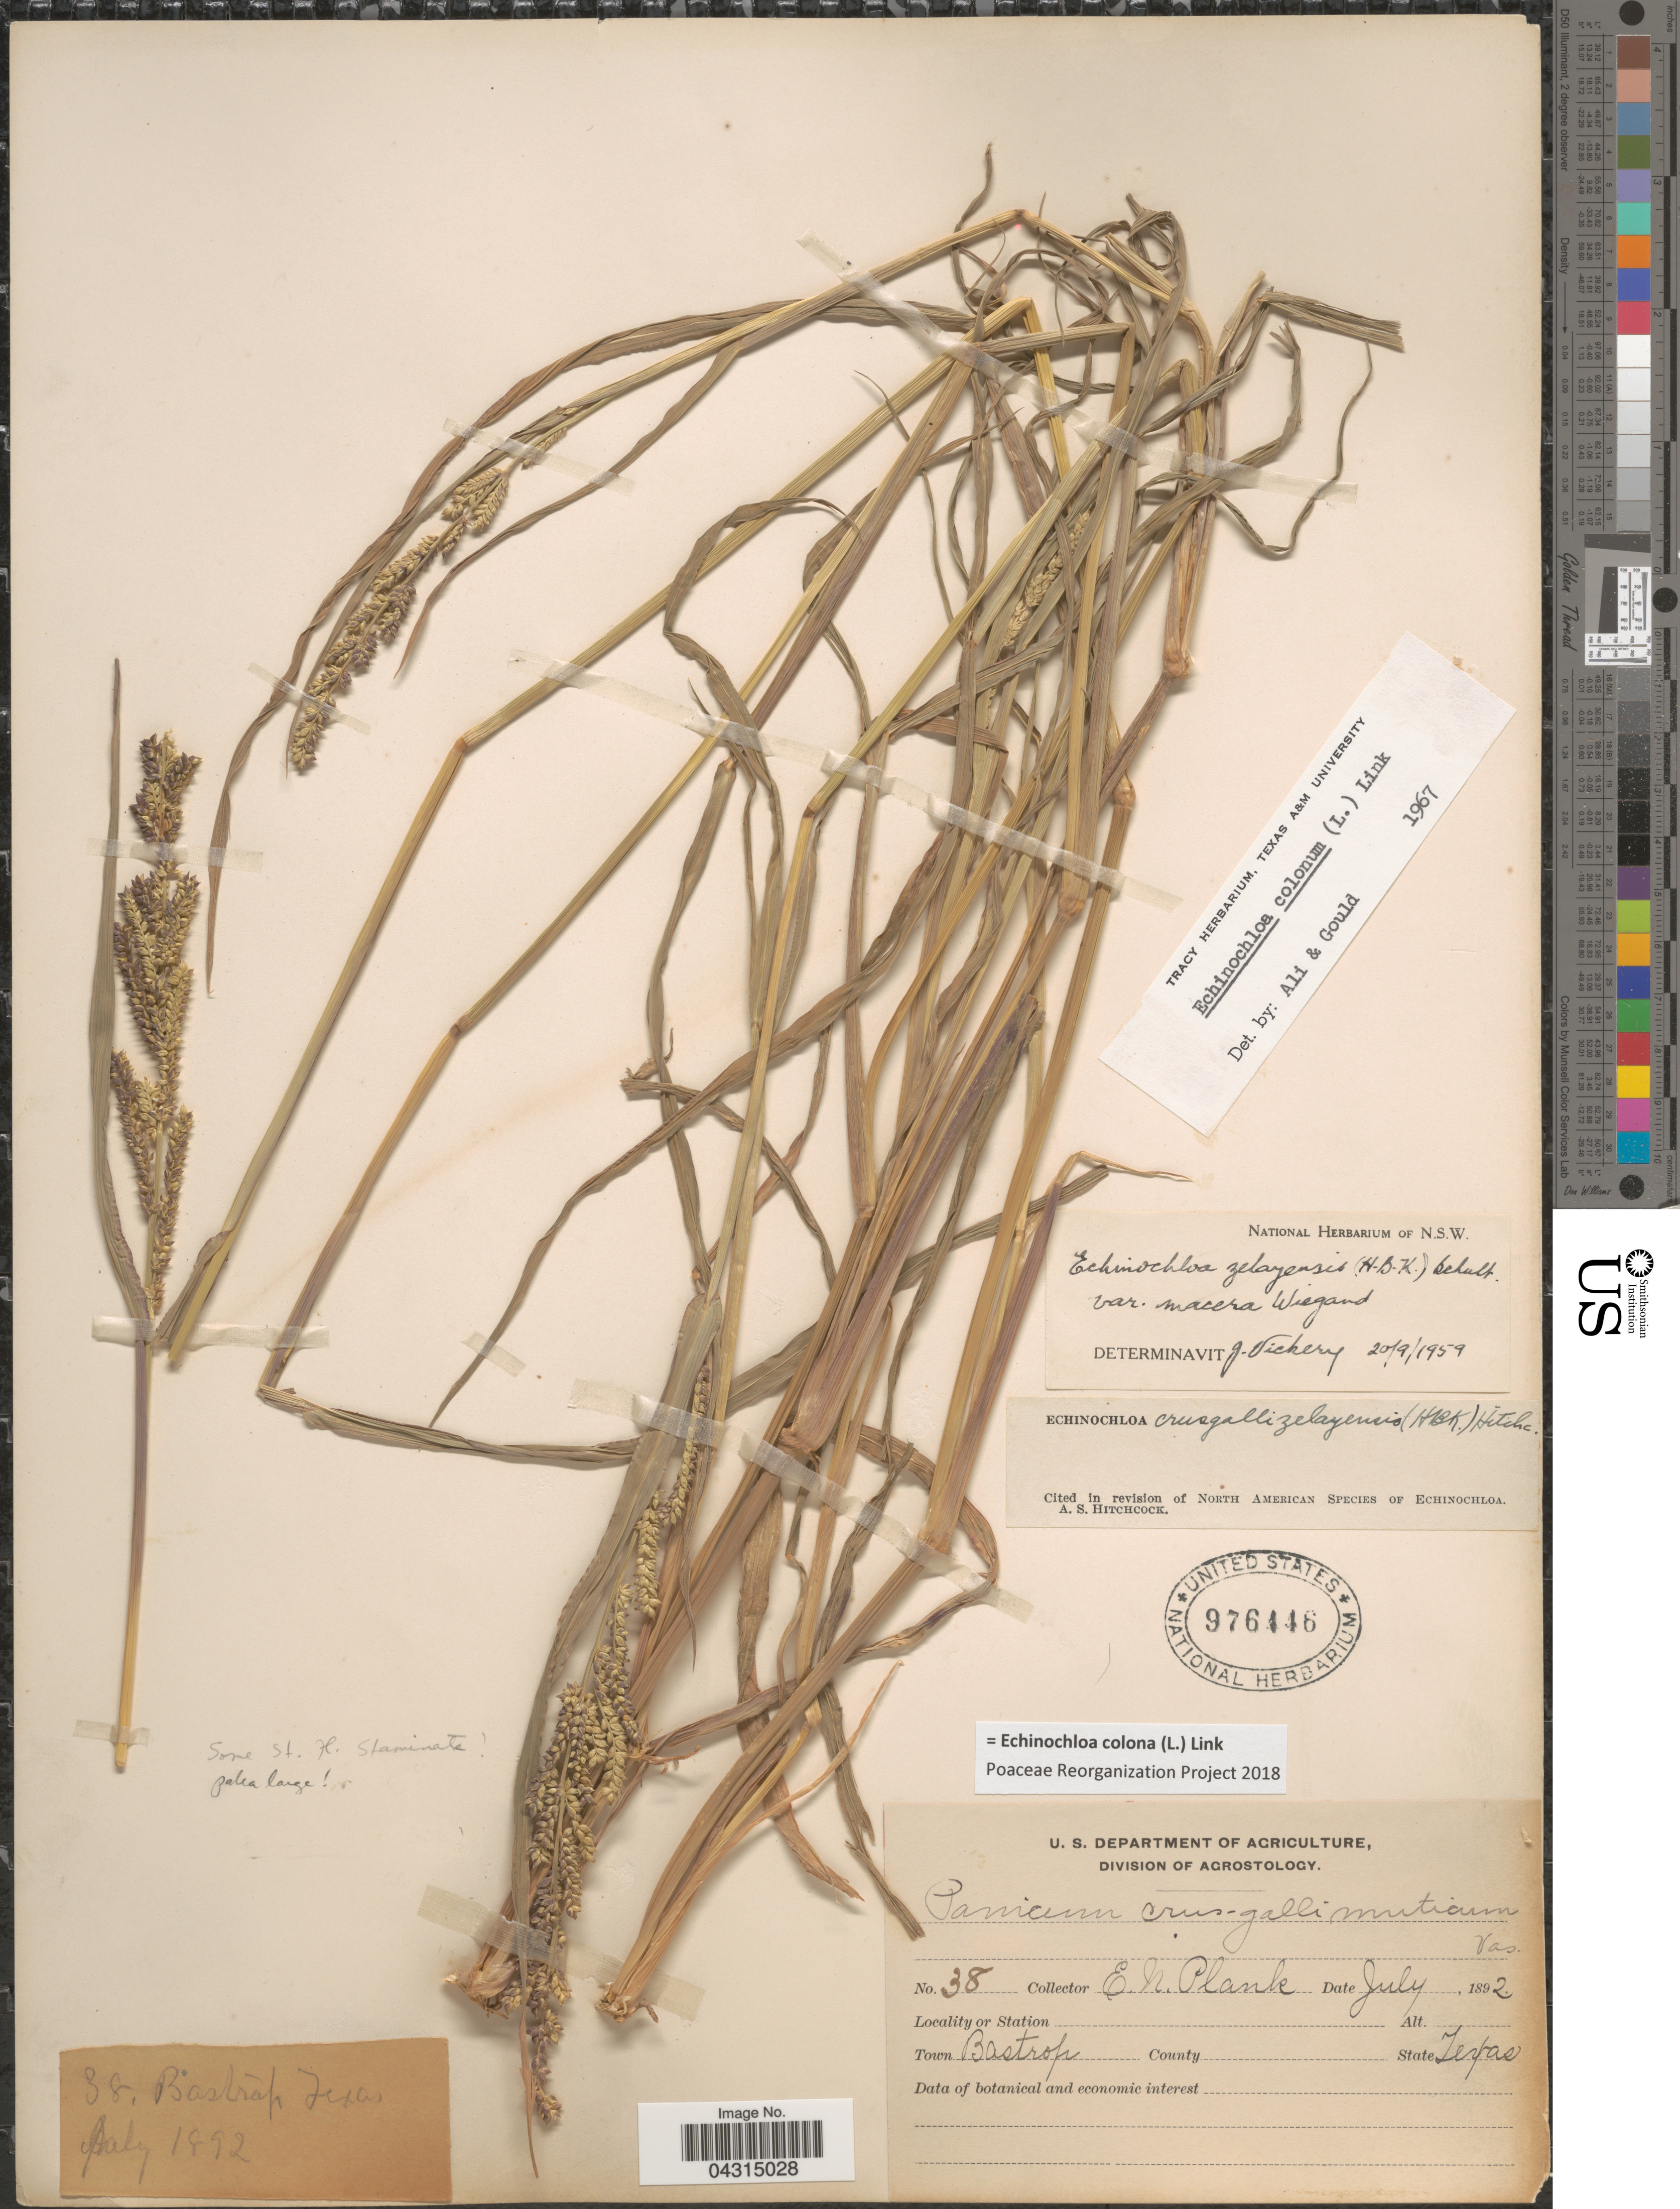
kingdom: Plantae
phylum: Tracheophyta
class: Liliopsida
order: Poales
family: Poaceae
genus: Echinochloa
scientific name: Echinochloa colona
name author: (L.) Link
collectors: E. Plank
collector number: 38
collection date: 1892-07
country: United States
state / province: Texas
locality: Town Bastrop.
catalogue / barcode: US 976446